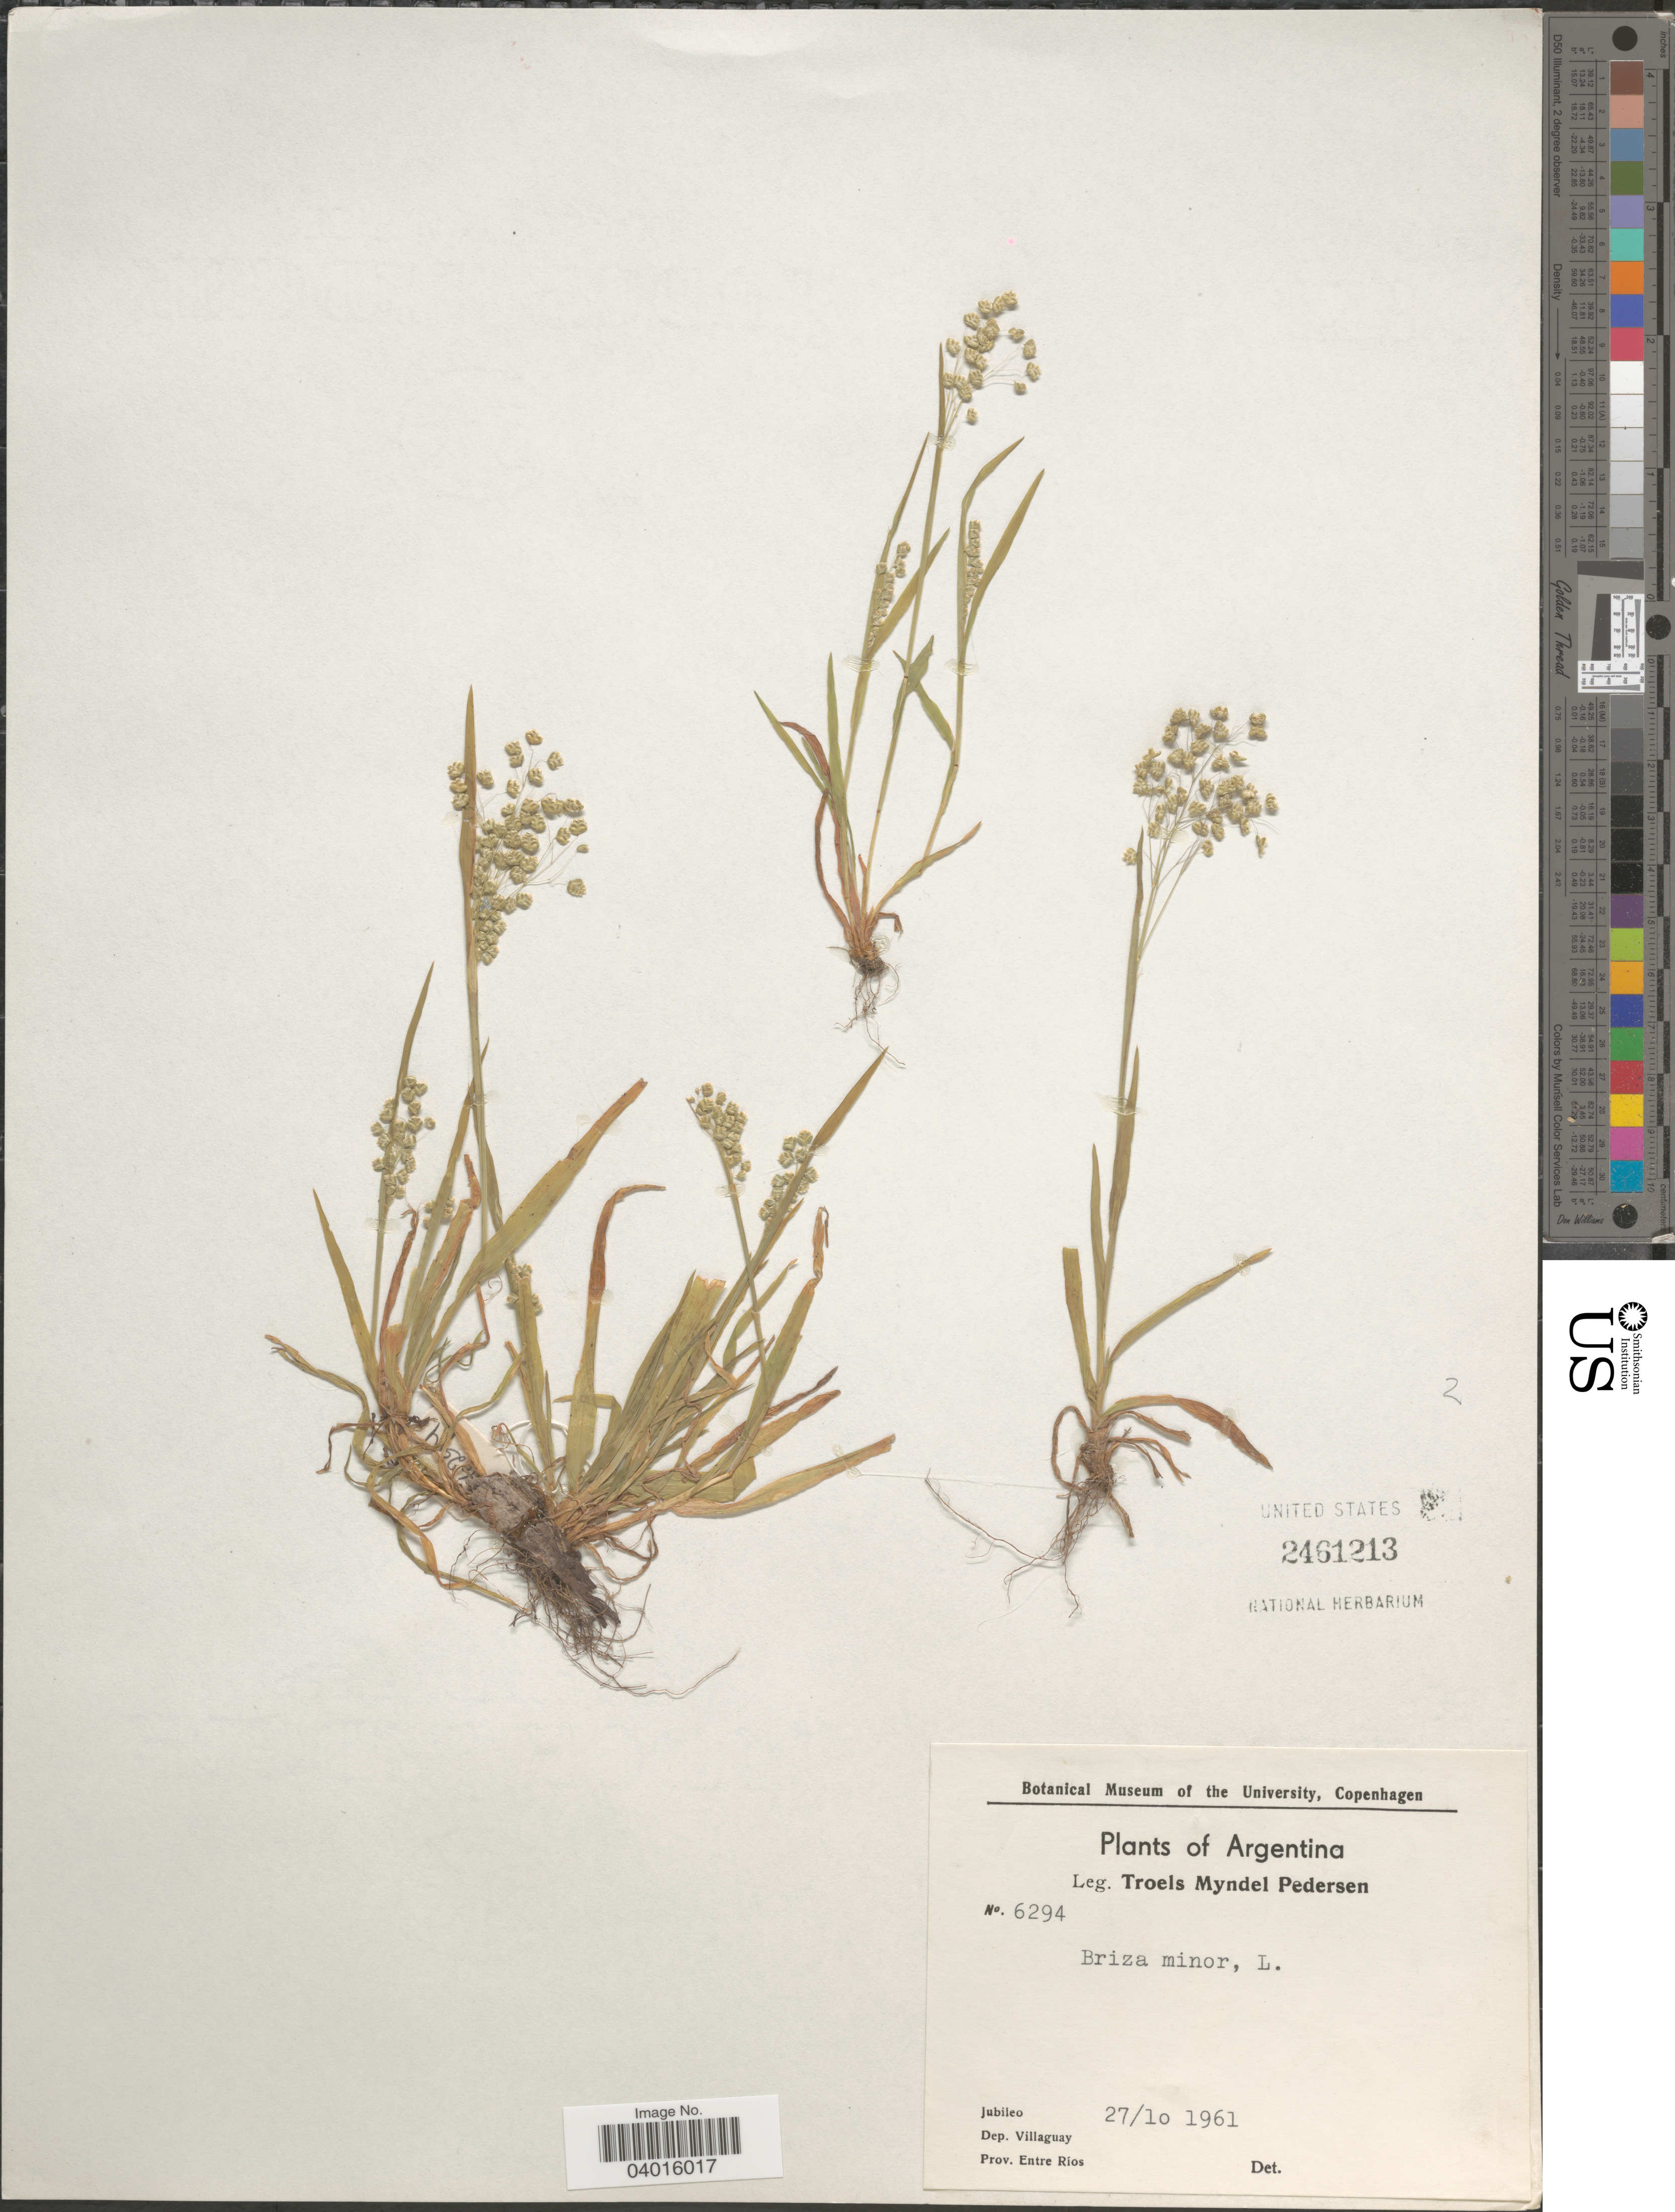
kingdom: Plantae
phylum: Tracheophyta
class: Liliopsida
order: Poales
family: Poaceae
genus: Briza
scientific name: Briza minor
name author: L.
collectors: T. Pederson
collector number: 6294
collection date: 1961-10-27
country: Argentina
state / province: Entre Rios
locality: Jubileo. Dep. Villaguay.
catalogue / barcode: US 2461213